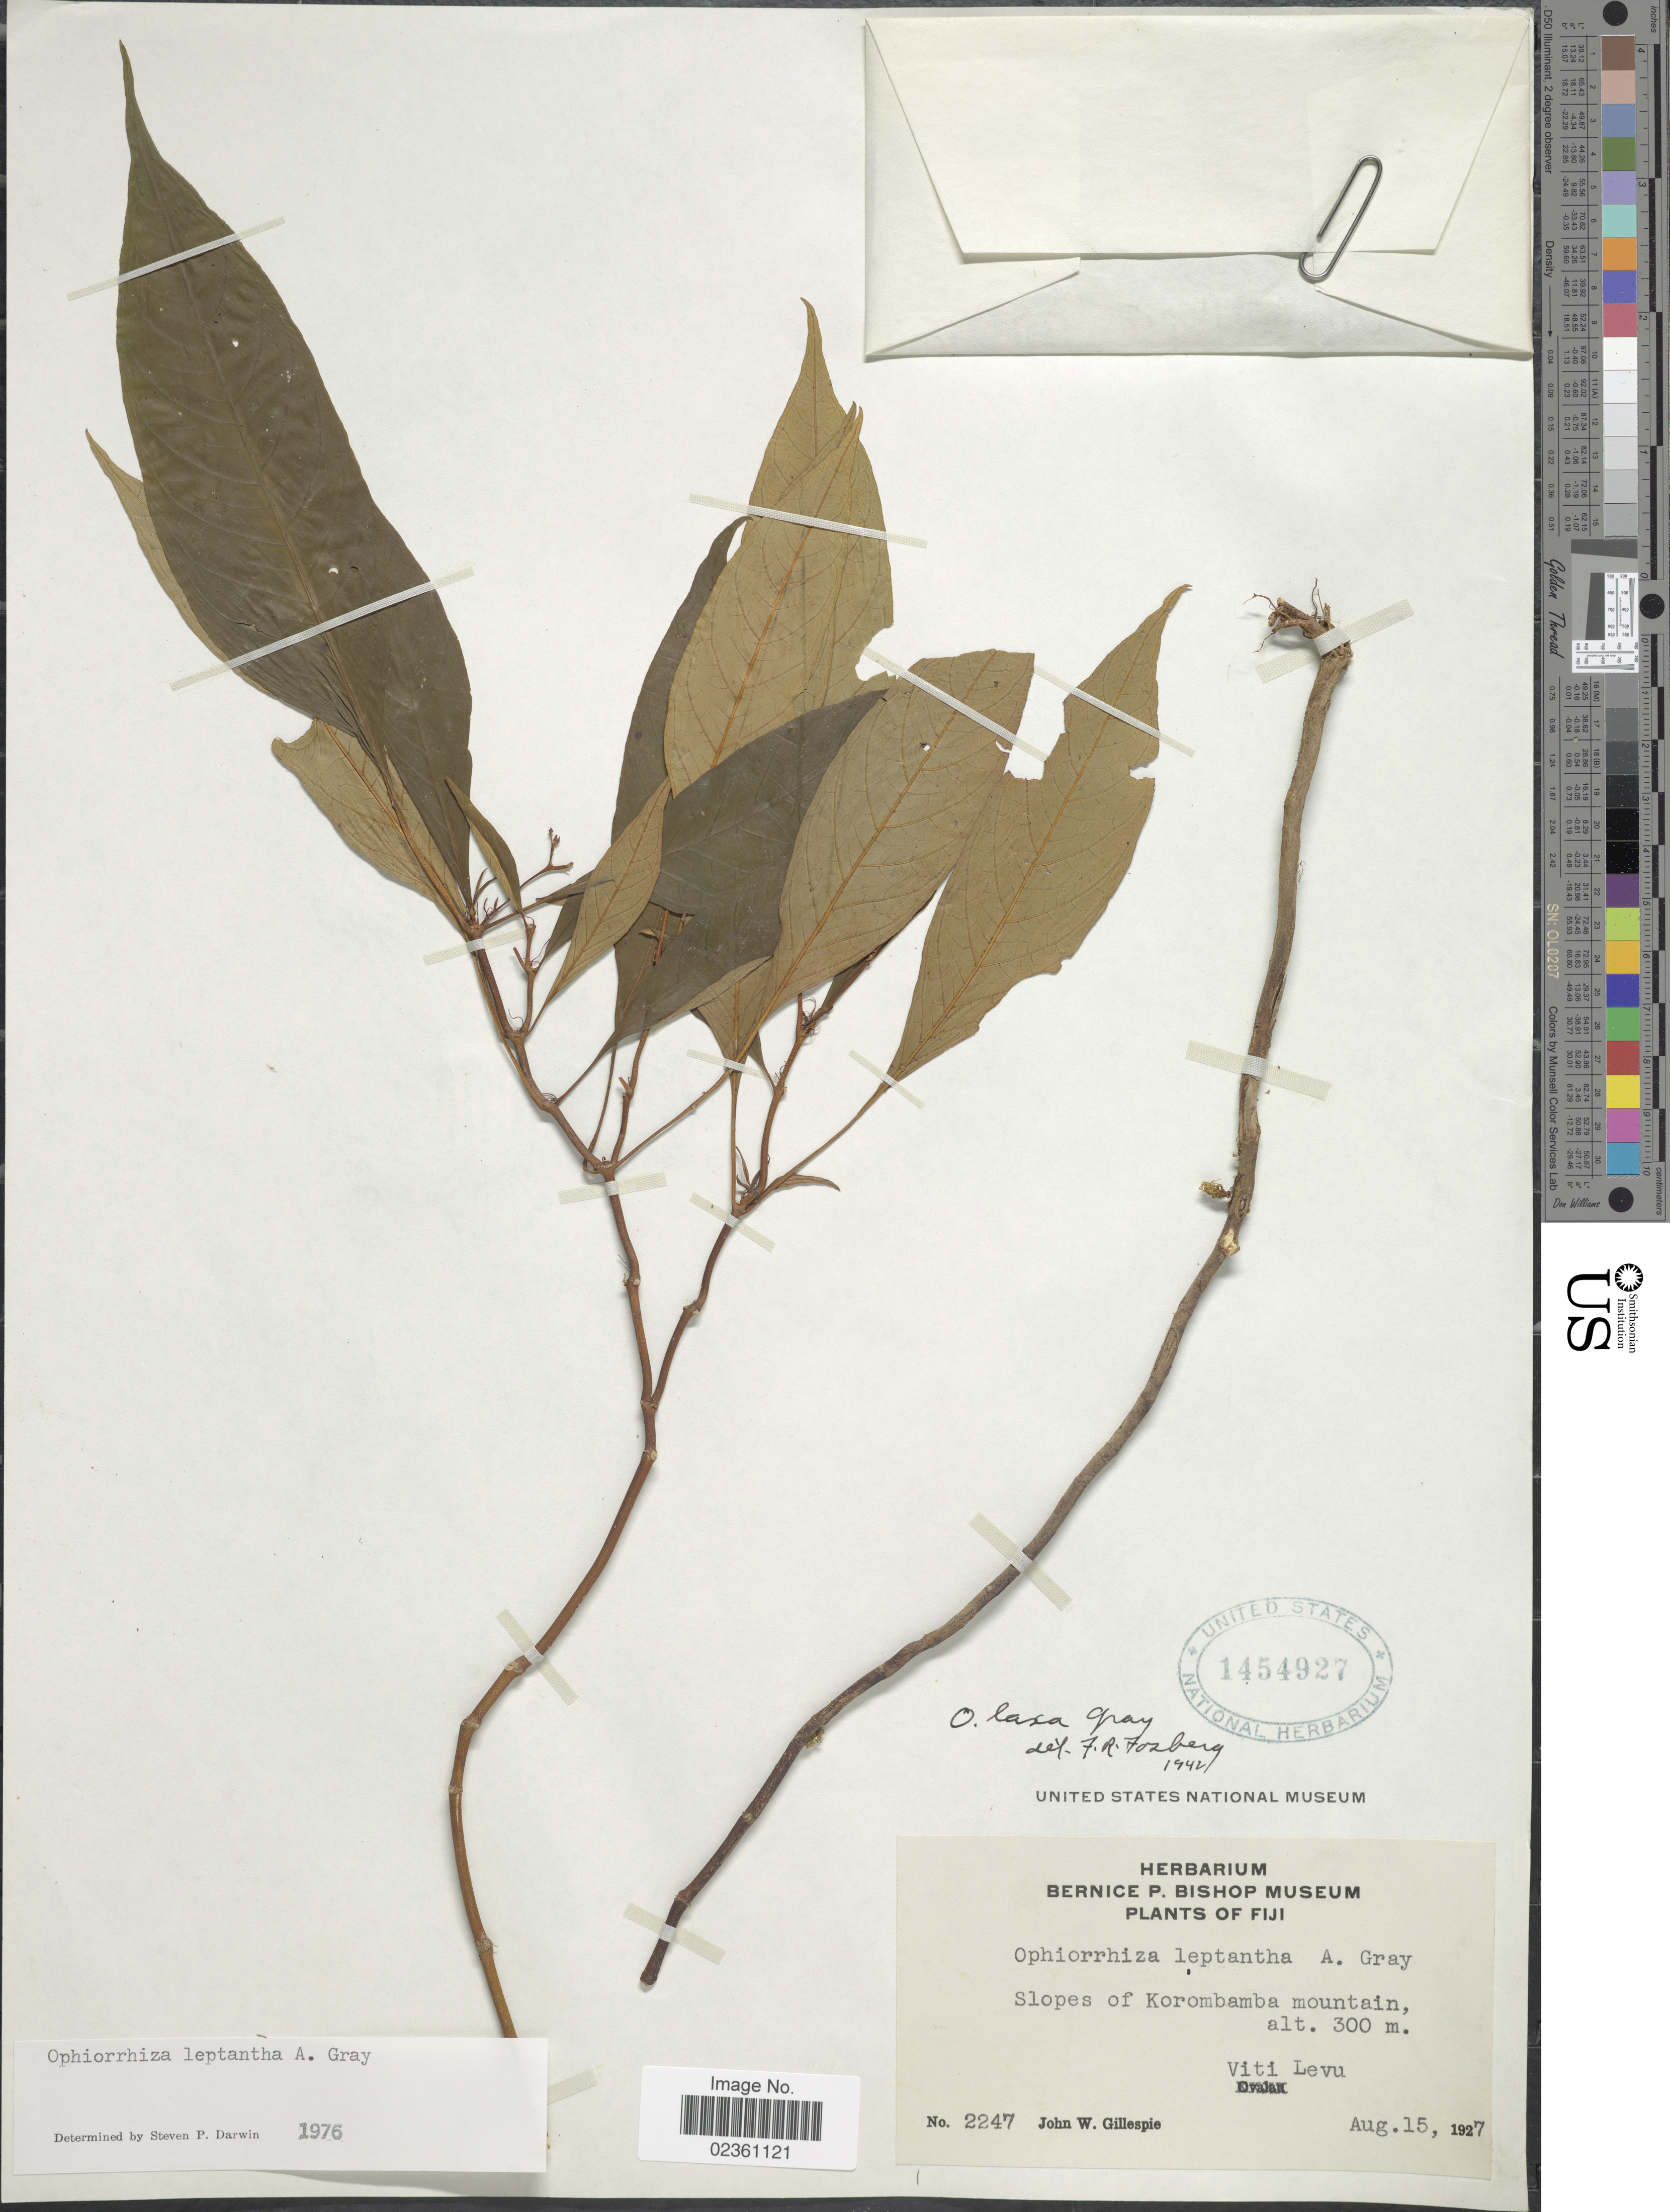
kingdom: Plantae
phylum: Tracheophyta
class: Magnoliopsida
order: Gentianales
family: Rubiaceae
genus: Ophiorrhiza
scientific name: Ophiorrhiza leptantha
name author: A. Gray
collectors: J. W. Gillespie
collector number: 2247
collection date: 1927-08-15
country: Fiji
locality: Slopes of Korombamba mountain, Viti Levu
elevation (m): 300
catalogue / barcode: US 1454927